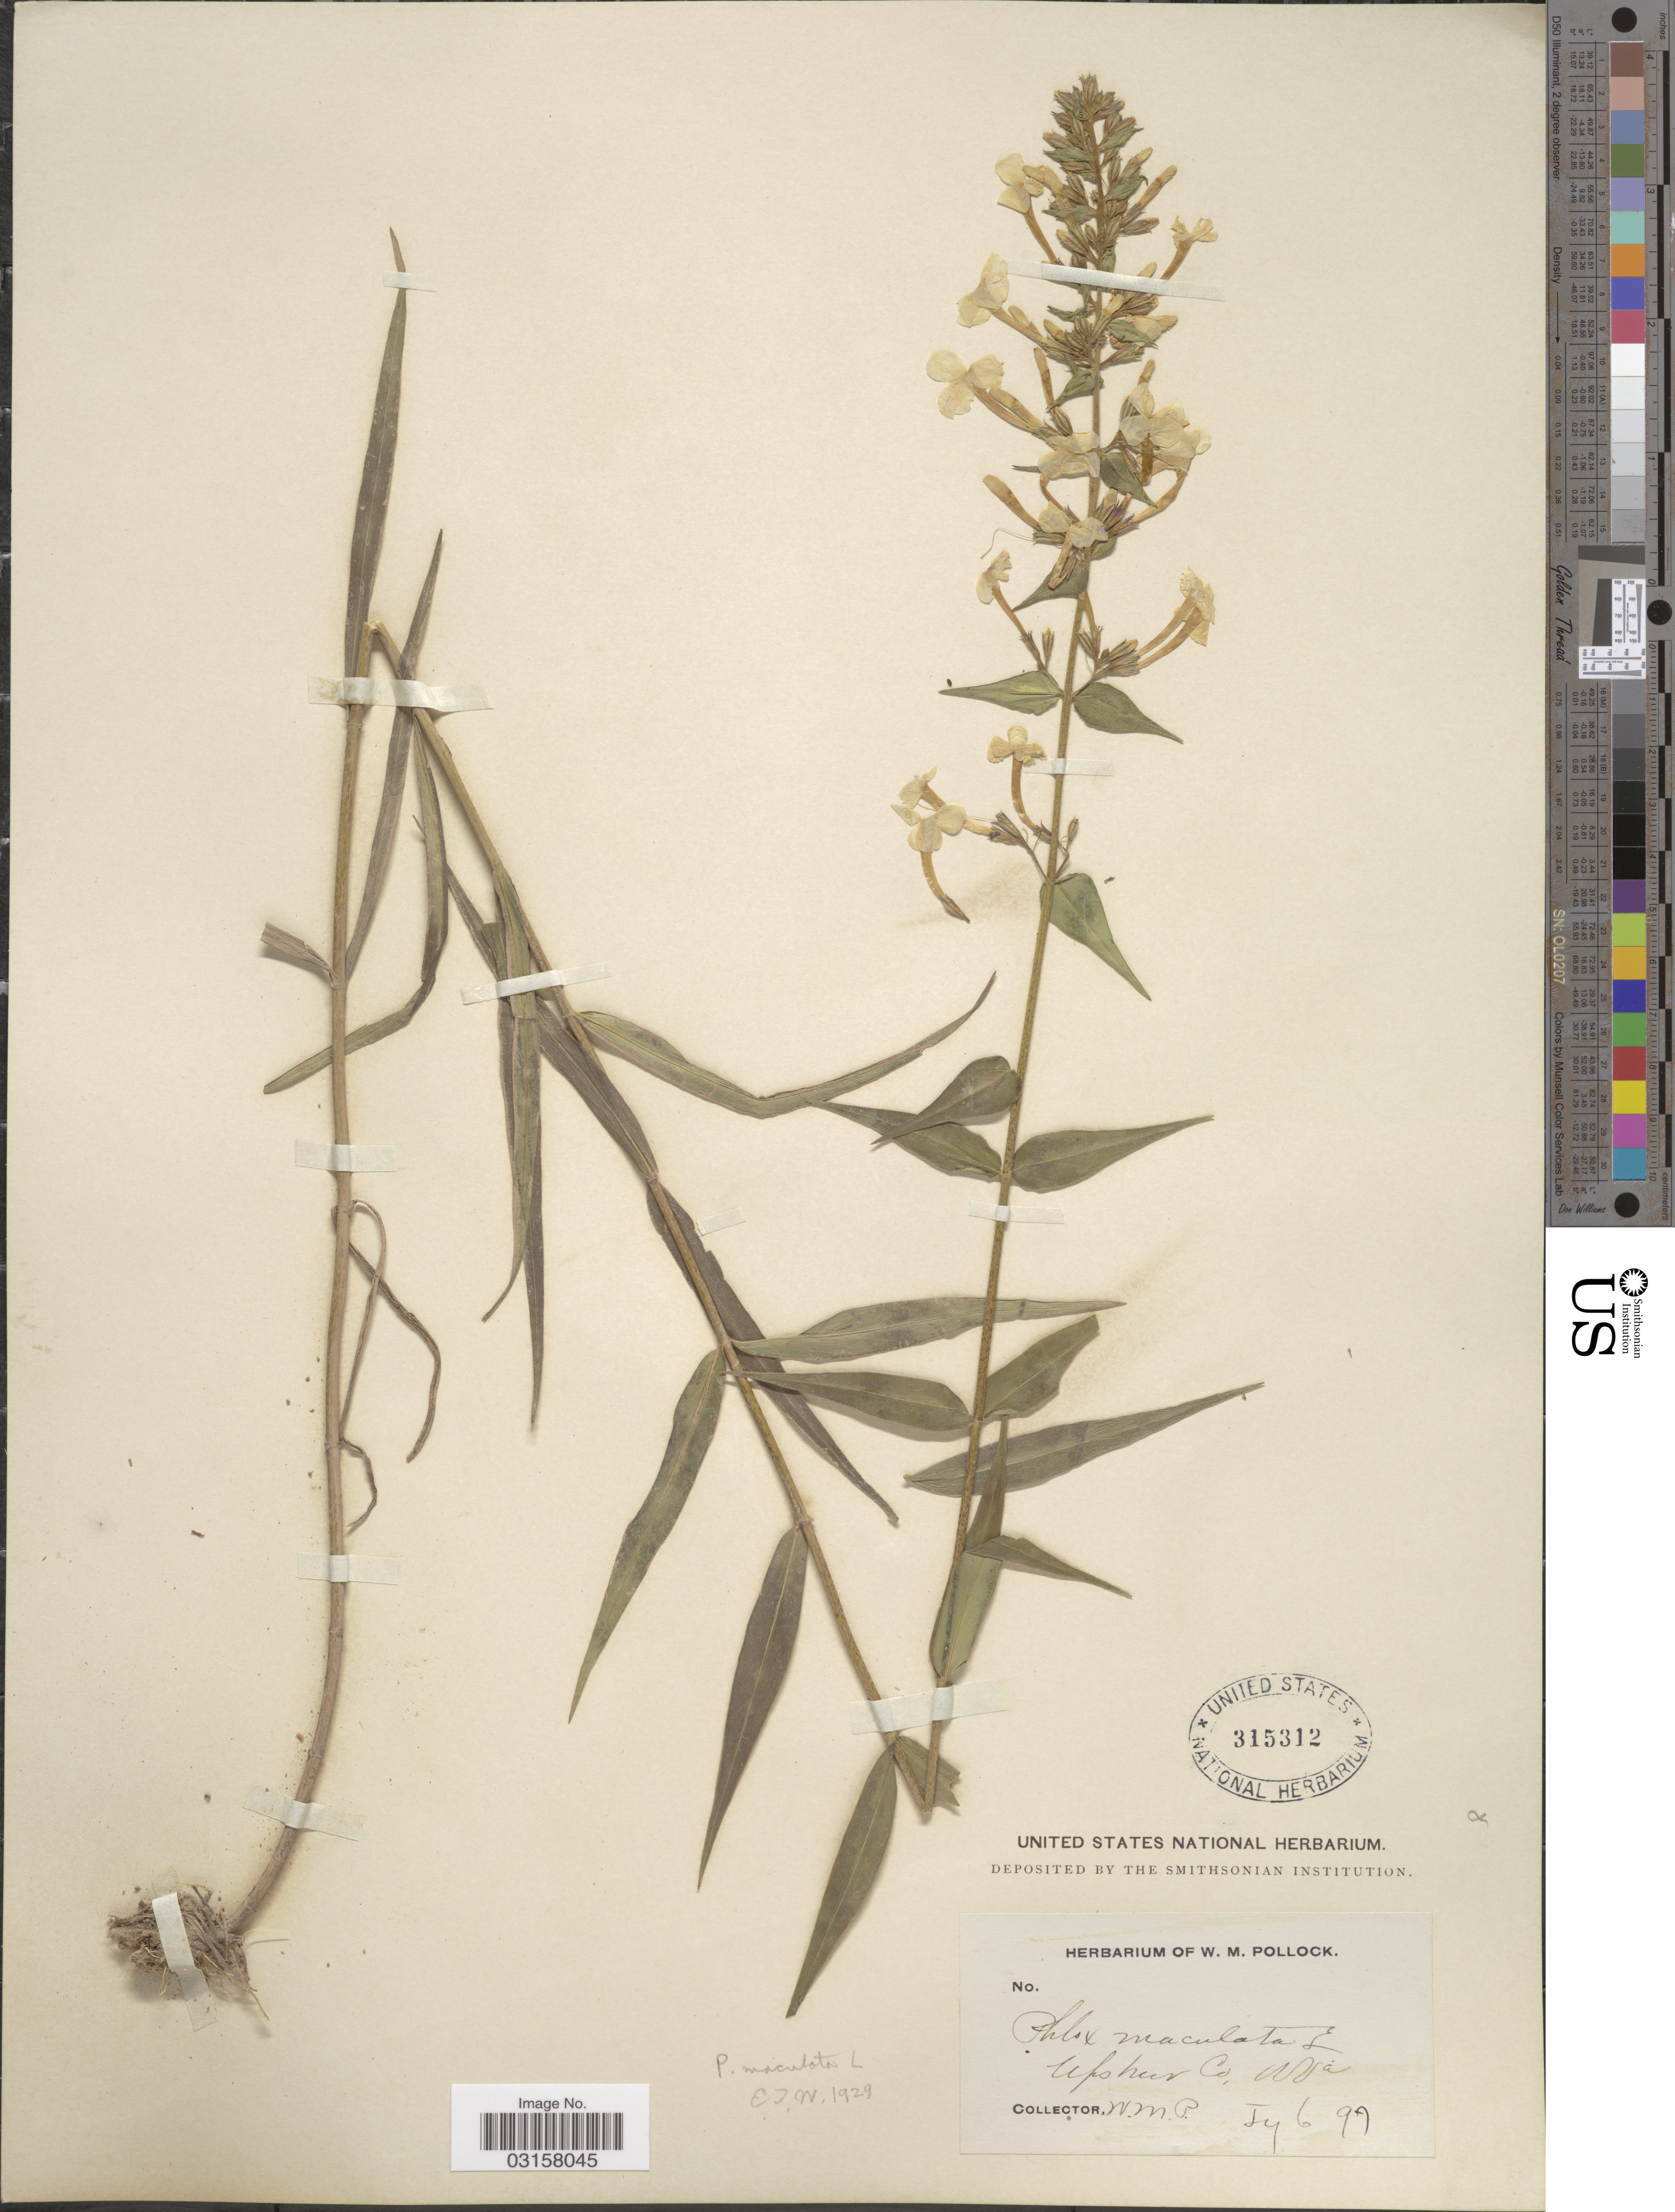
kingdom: Plantae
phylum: Tracheophyta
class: Magnoliopsida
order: Ericales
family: Polemoniaceae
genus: Phlox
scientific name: Phlox maculata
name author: L.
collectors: W. M. Pollock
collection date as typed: Transcribed d/m/y: 6/7/97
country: United States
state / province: West Virginia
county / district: Upshur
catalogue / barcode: US 315312